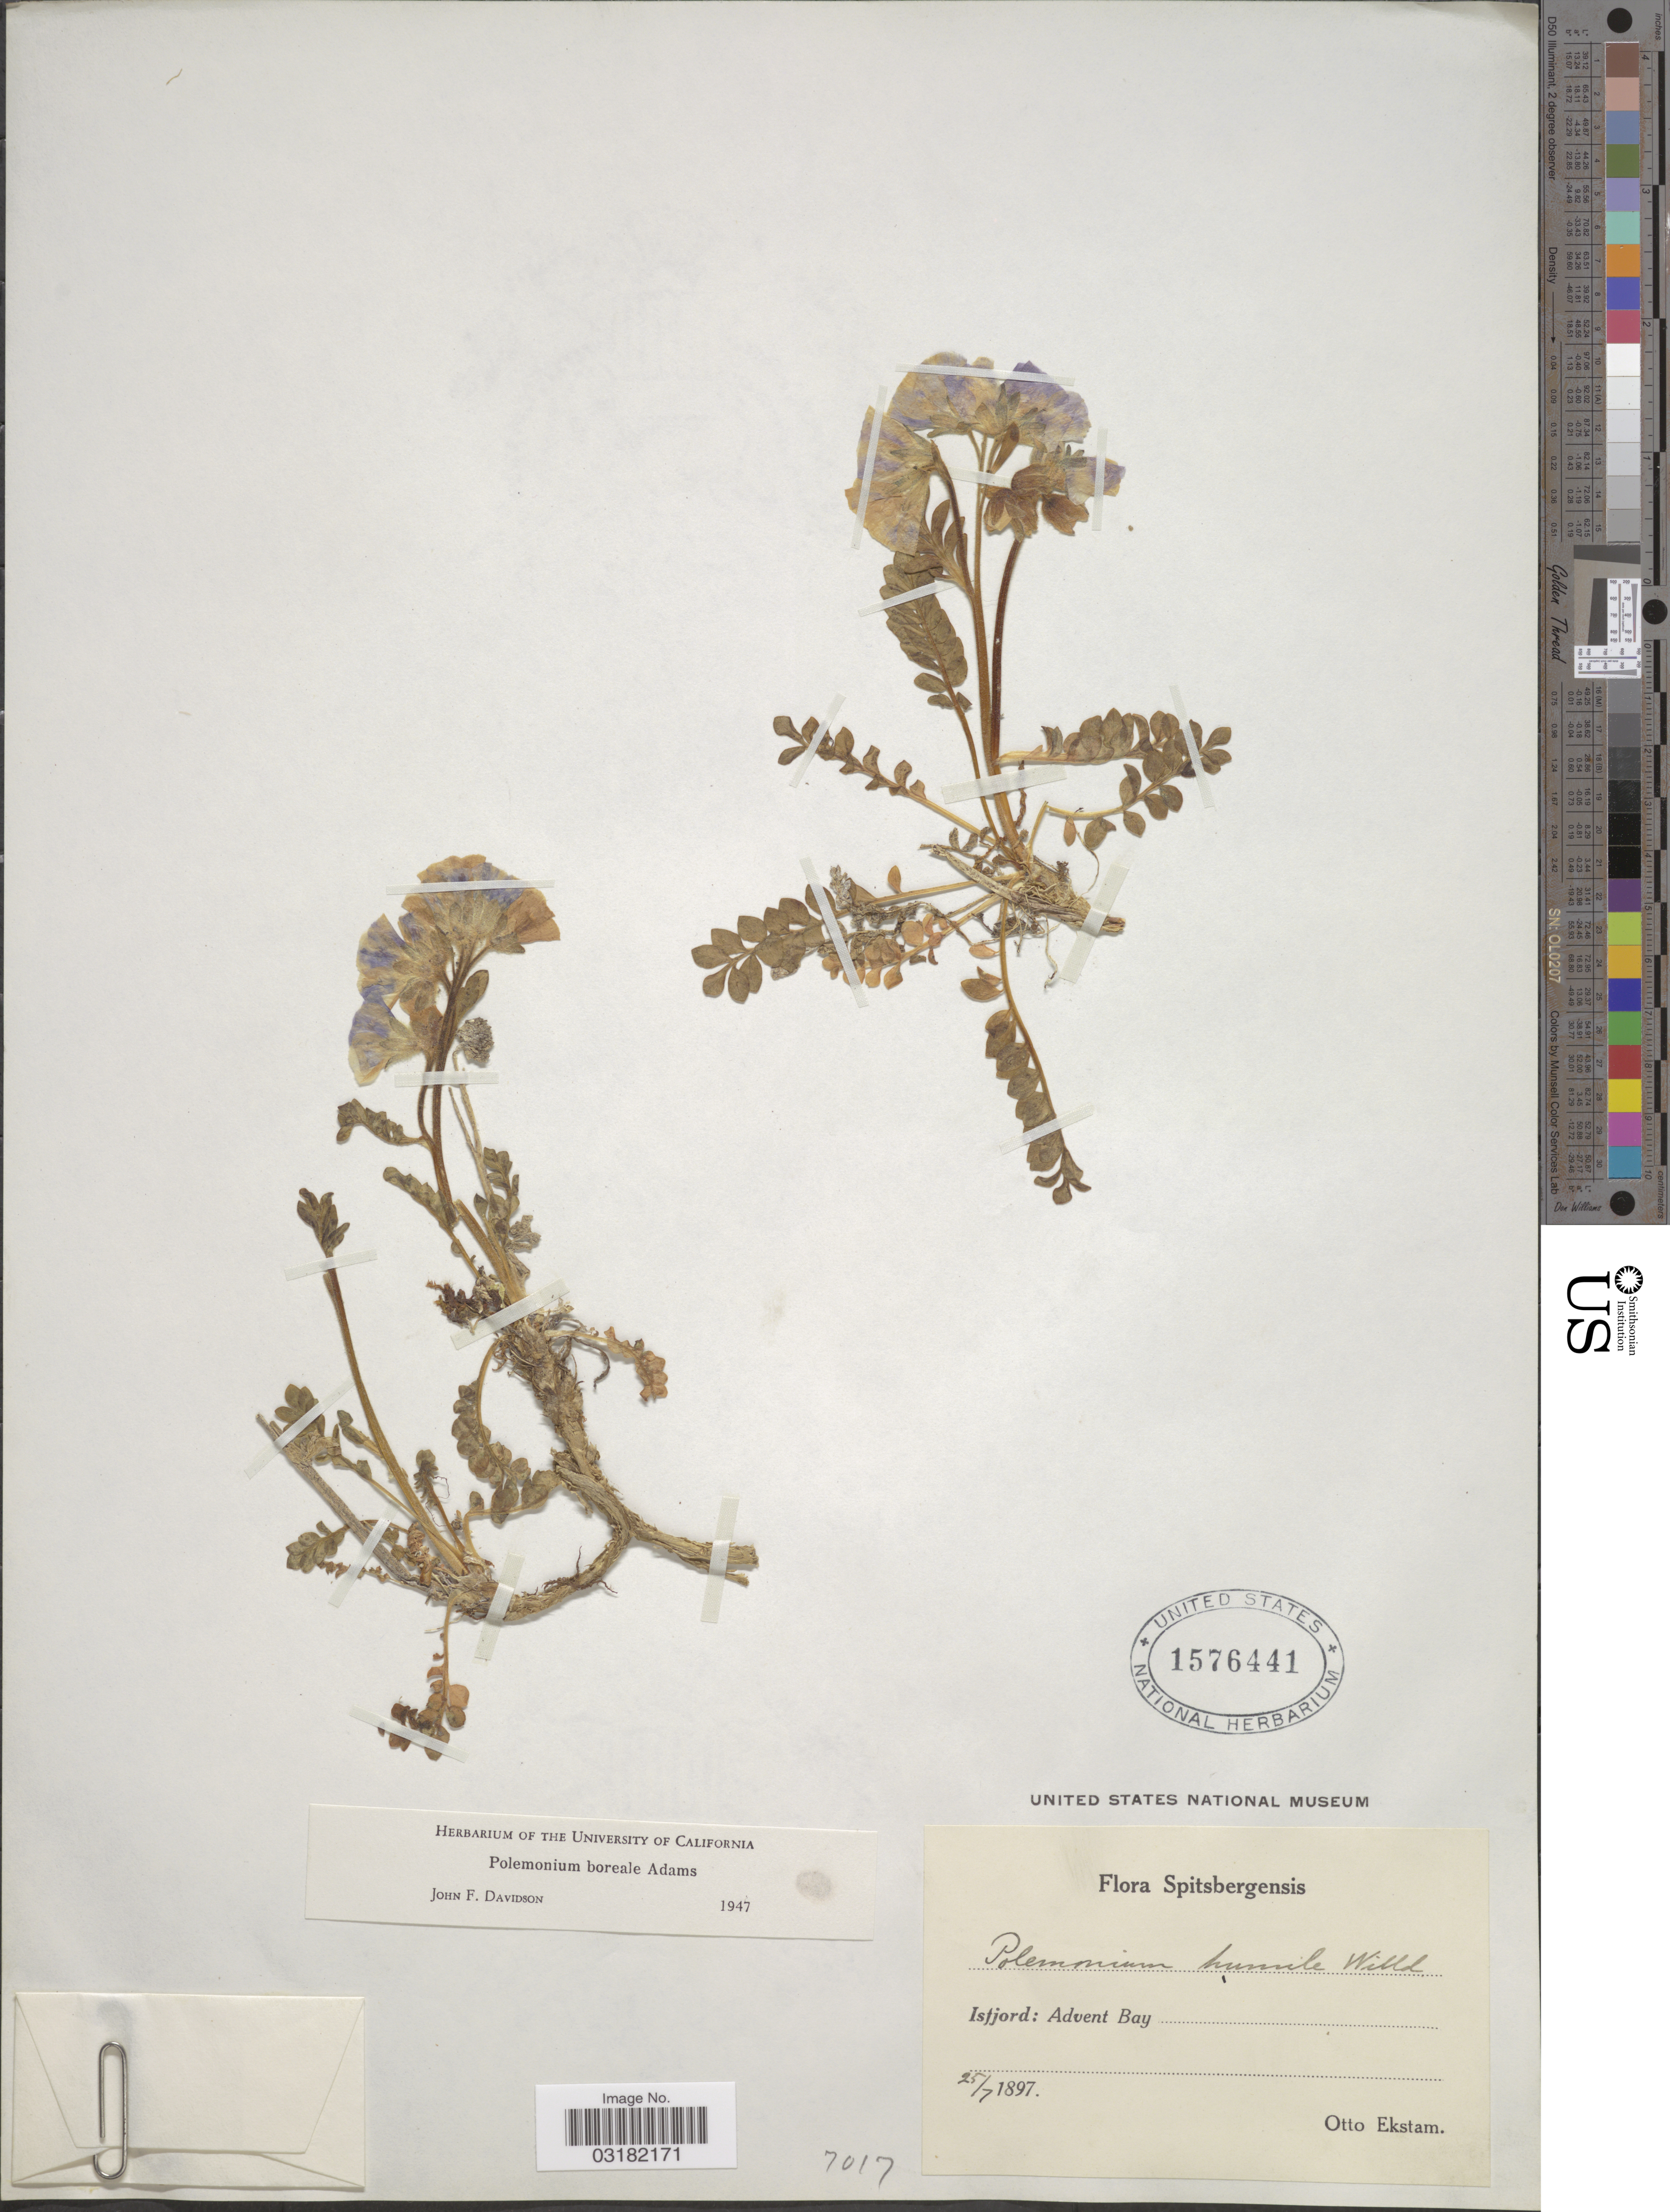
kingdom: Plantae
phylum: Tracheophyta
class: Magnoliopsida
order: Ericales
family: Polemoniaceae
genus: Polemonium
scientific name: Polemonium boreale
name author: Adams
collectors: O. Ekstam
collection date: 1897-07-25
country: Norway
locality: Spitsbergensis. Isfjord: Advent Bay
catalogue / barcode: US 1576441